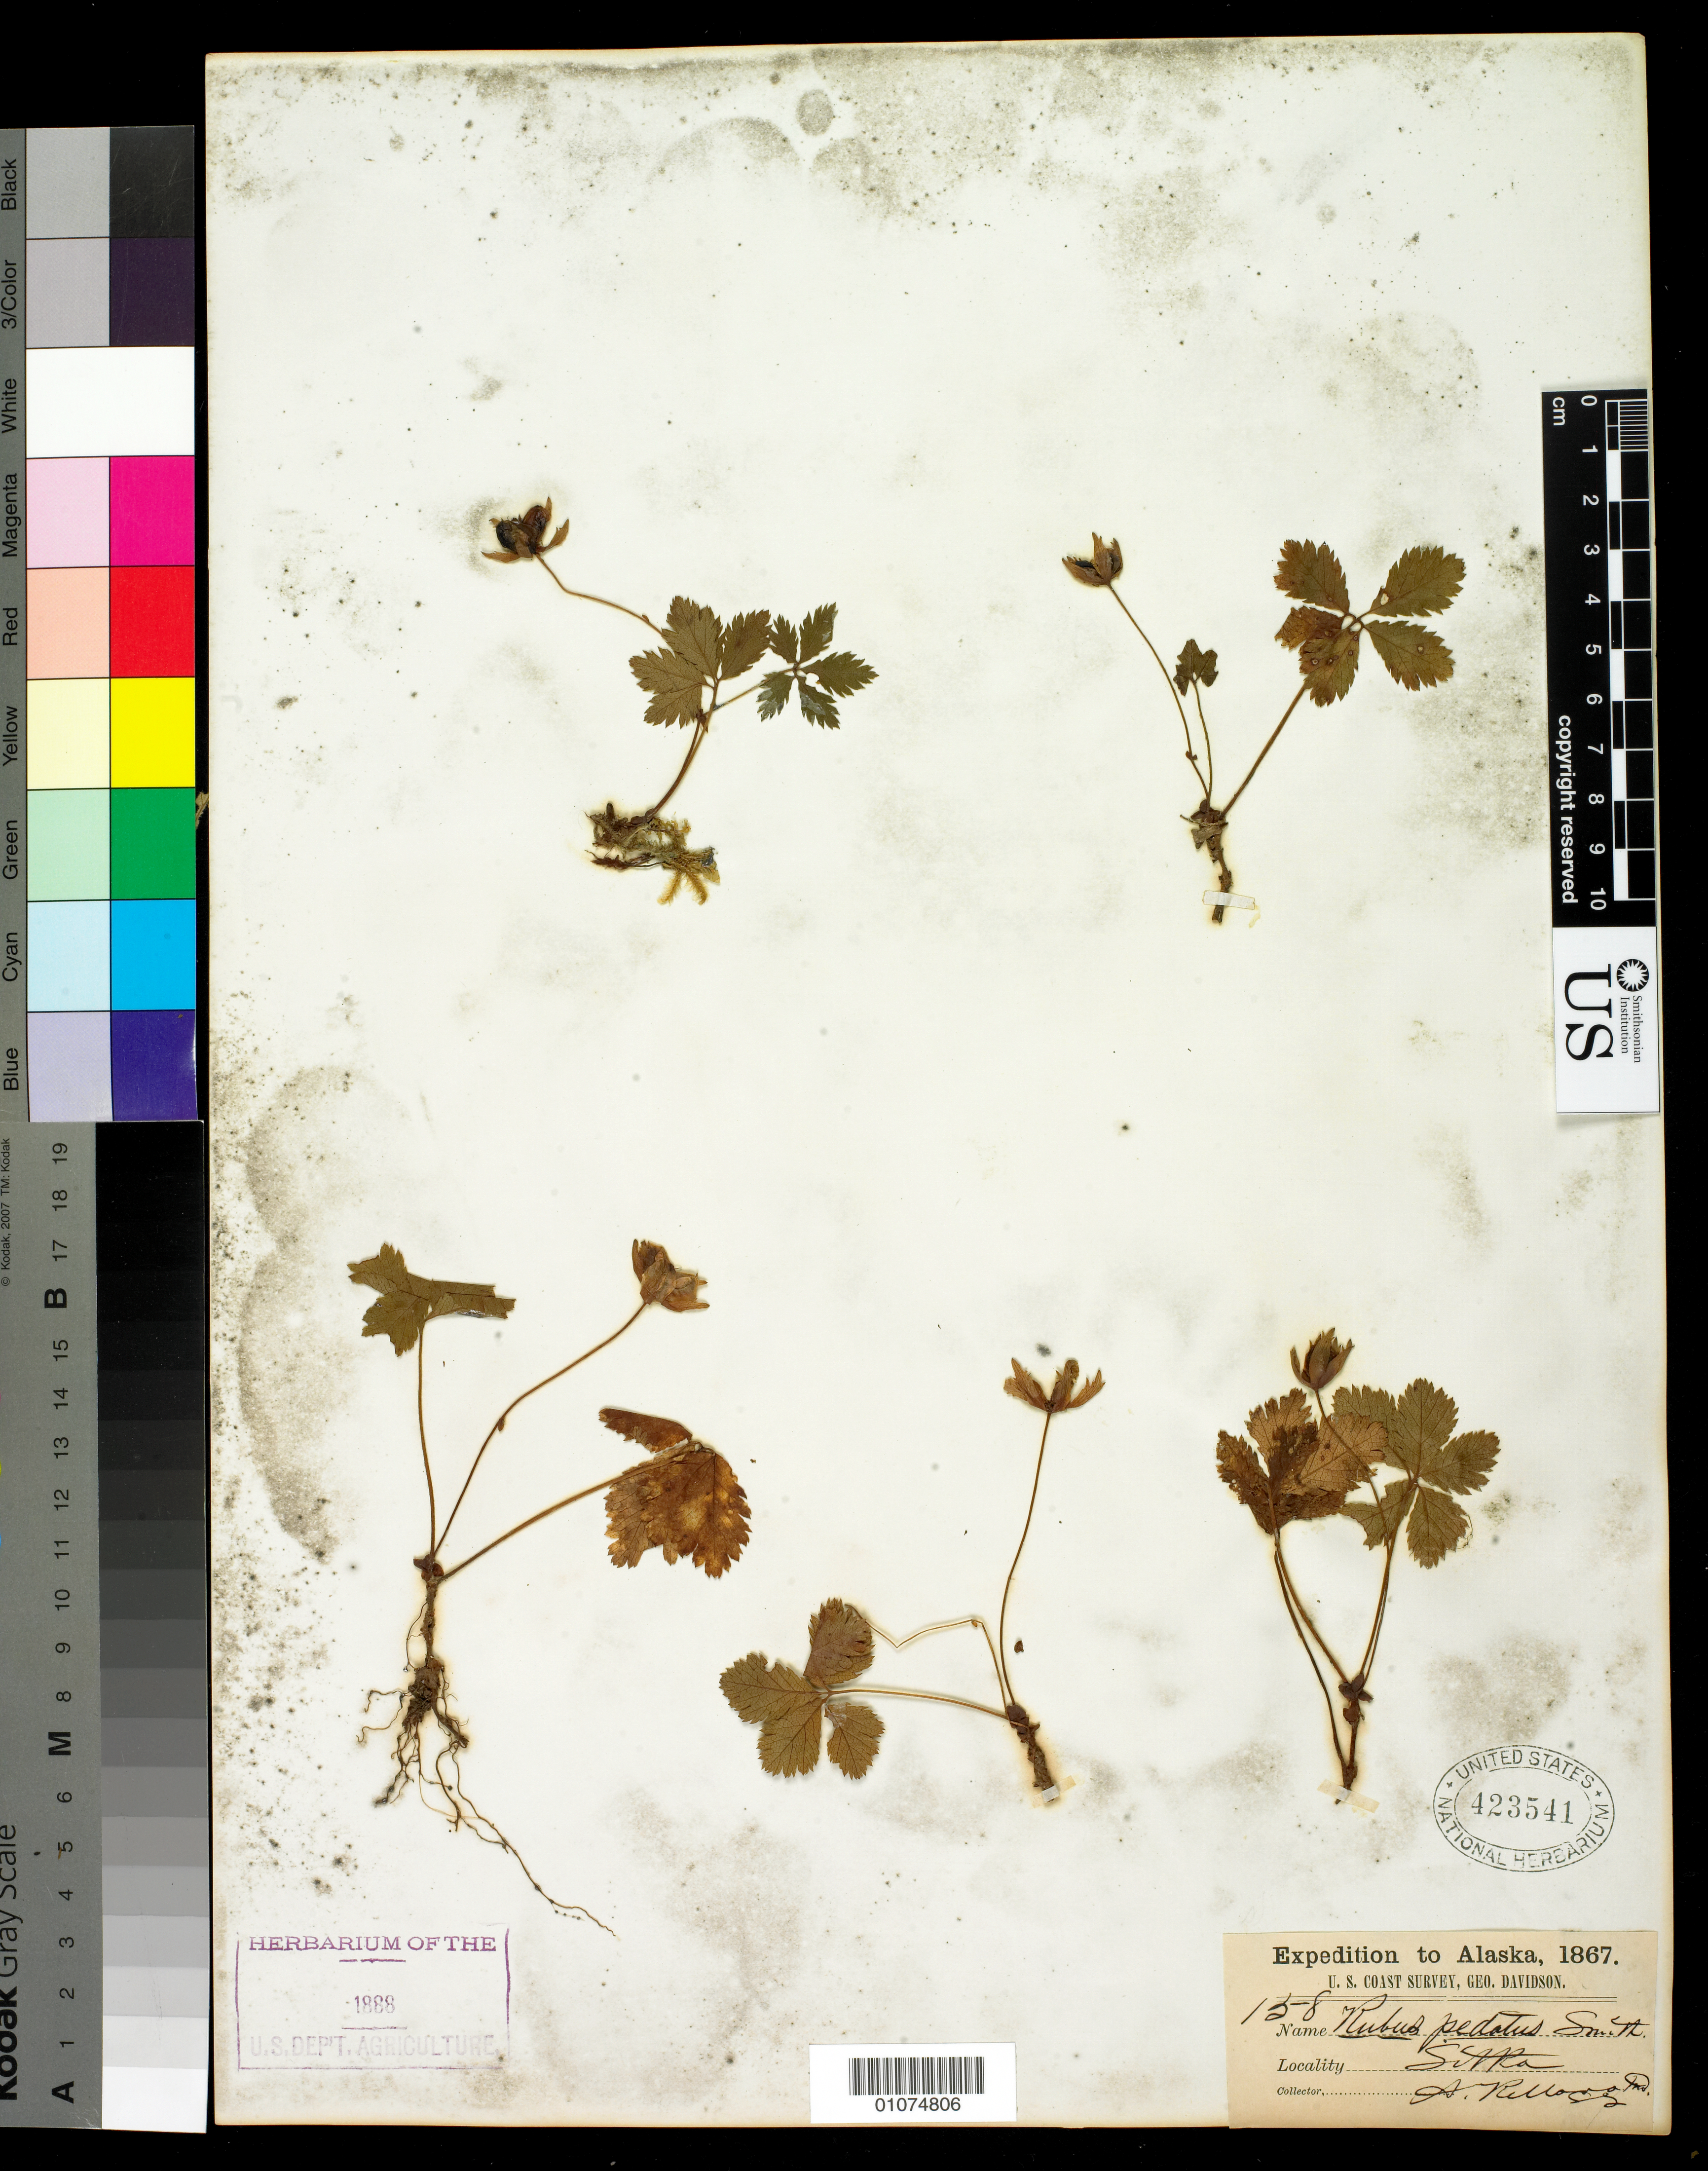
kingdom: Plantae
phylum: Tracheophyta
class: Magnoliopsida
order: Rosales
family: Rosaceae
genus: Rubus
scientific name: Rubus pedatus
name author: Sm.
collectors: A. Kellogg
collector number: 158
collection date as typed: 1867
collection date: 1867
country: United States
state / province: Alaska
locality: Sitka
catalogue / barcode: US 423541